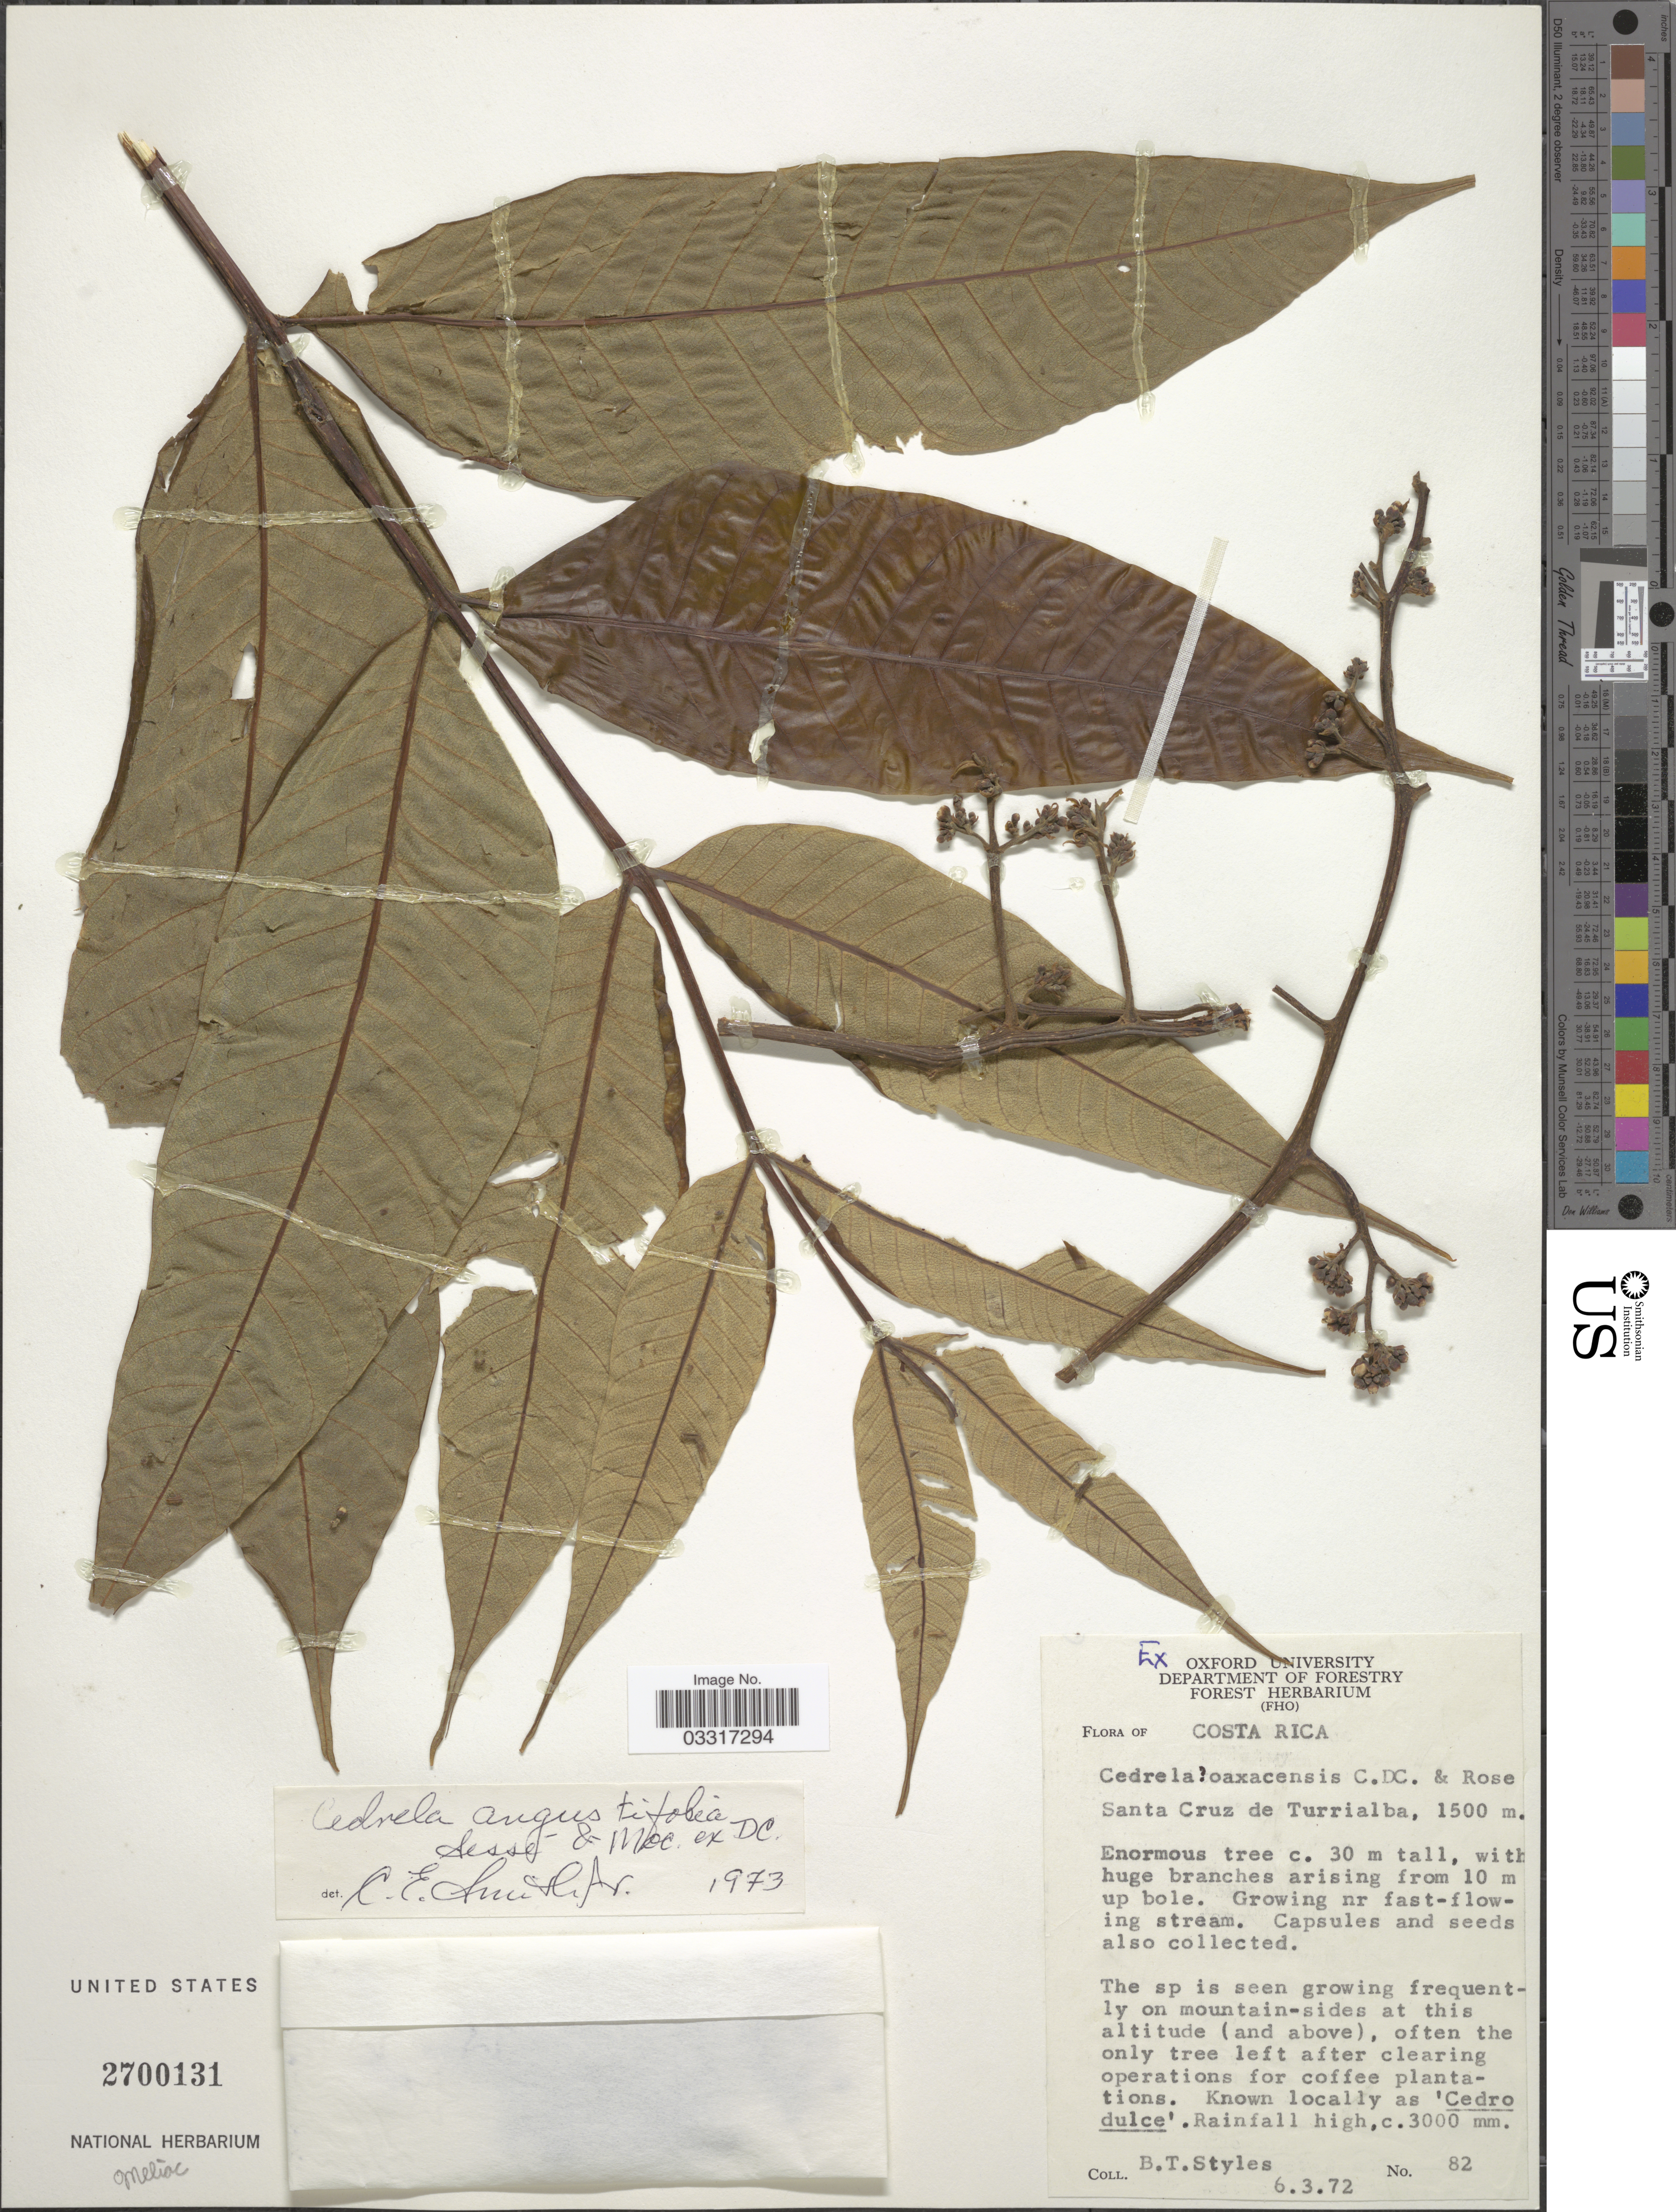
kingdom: Plantae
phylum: Tracheophyta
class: Magnoliopsida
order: Sapindales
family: Meliaceae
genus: Cedrela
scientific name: Cedrela angustifolia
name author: DC.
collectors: B. T. Styles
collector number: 82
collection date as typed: Transcribed d/m/y: 6/3/72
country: Costa Rica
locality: Santa Cruz de Turrialba.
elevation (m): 1500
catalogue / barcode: US 2700131